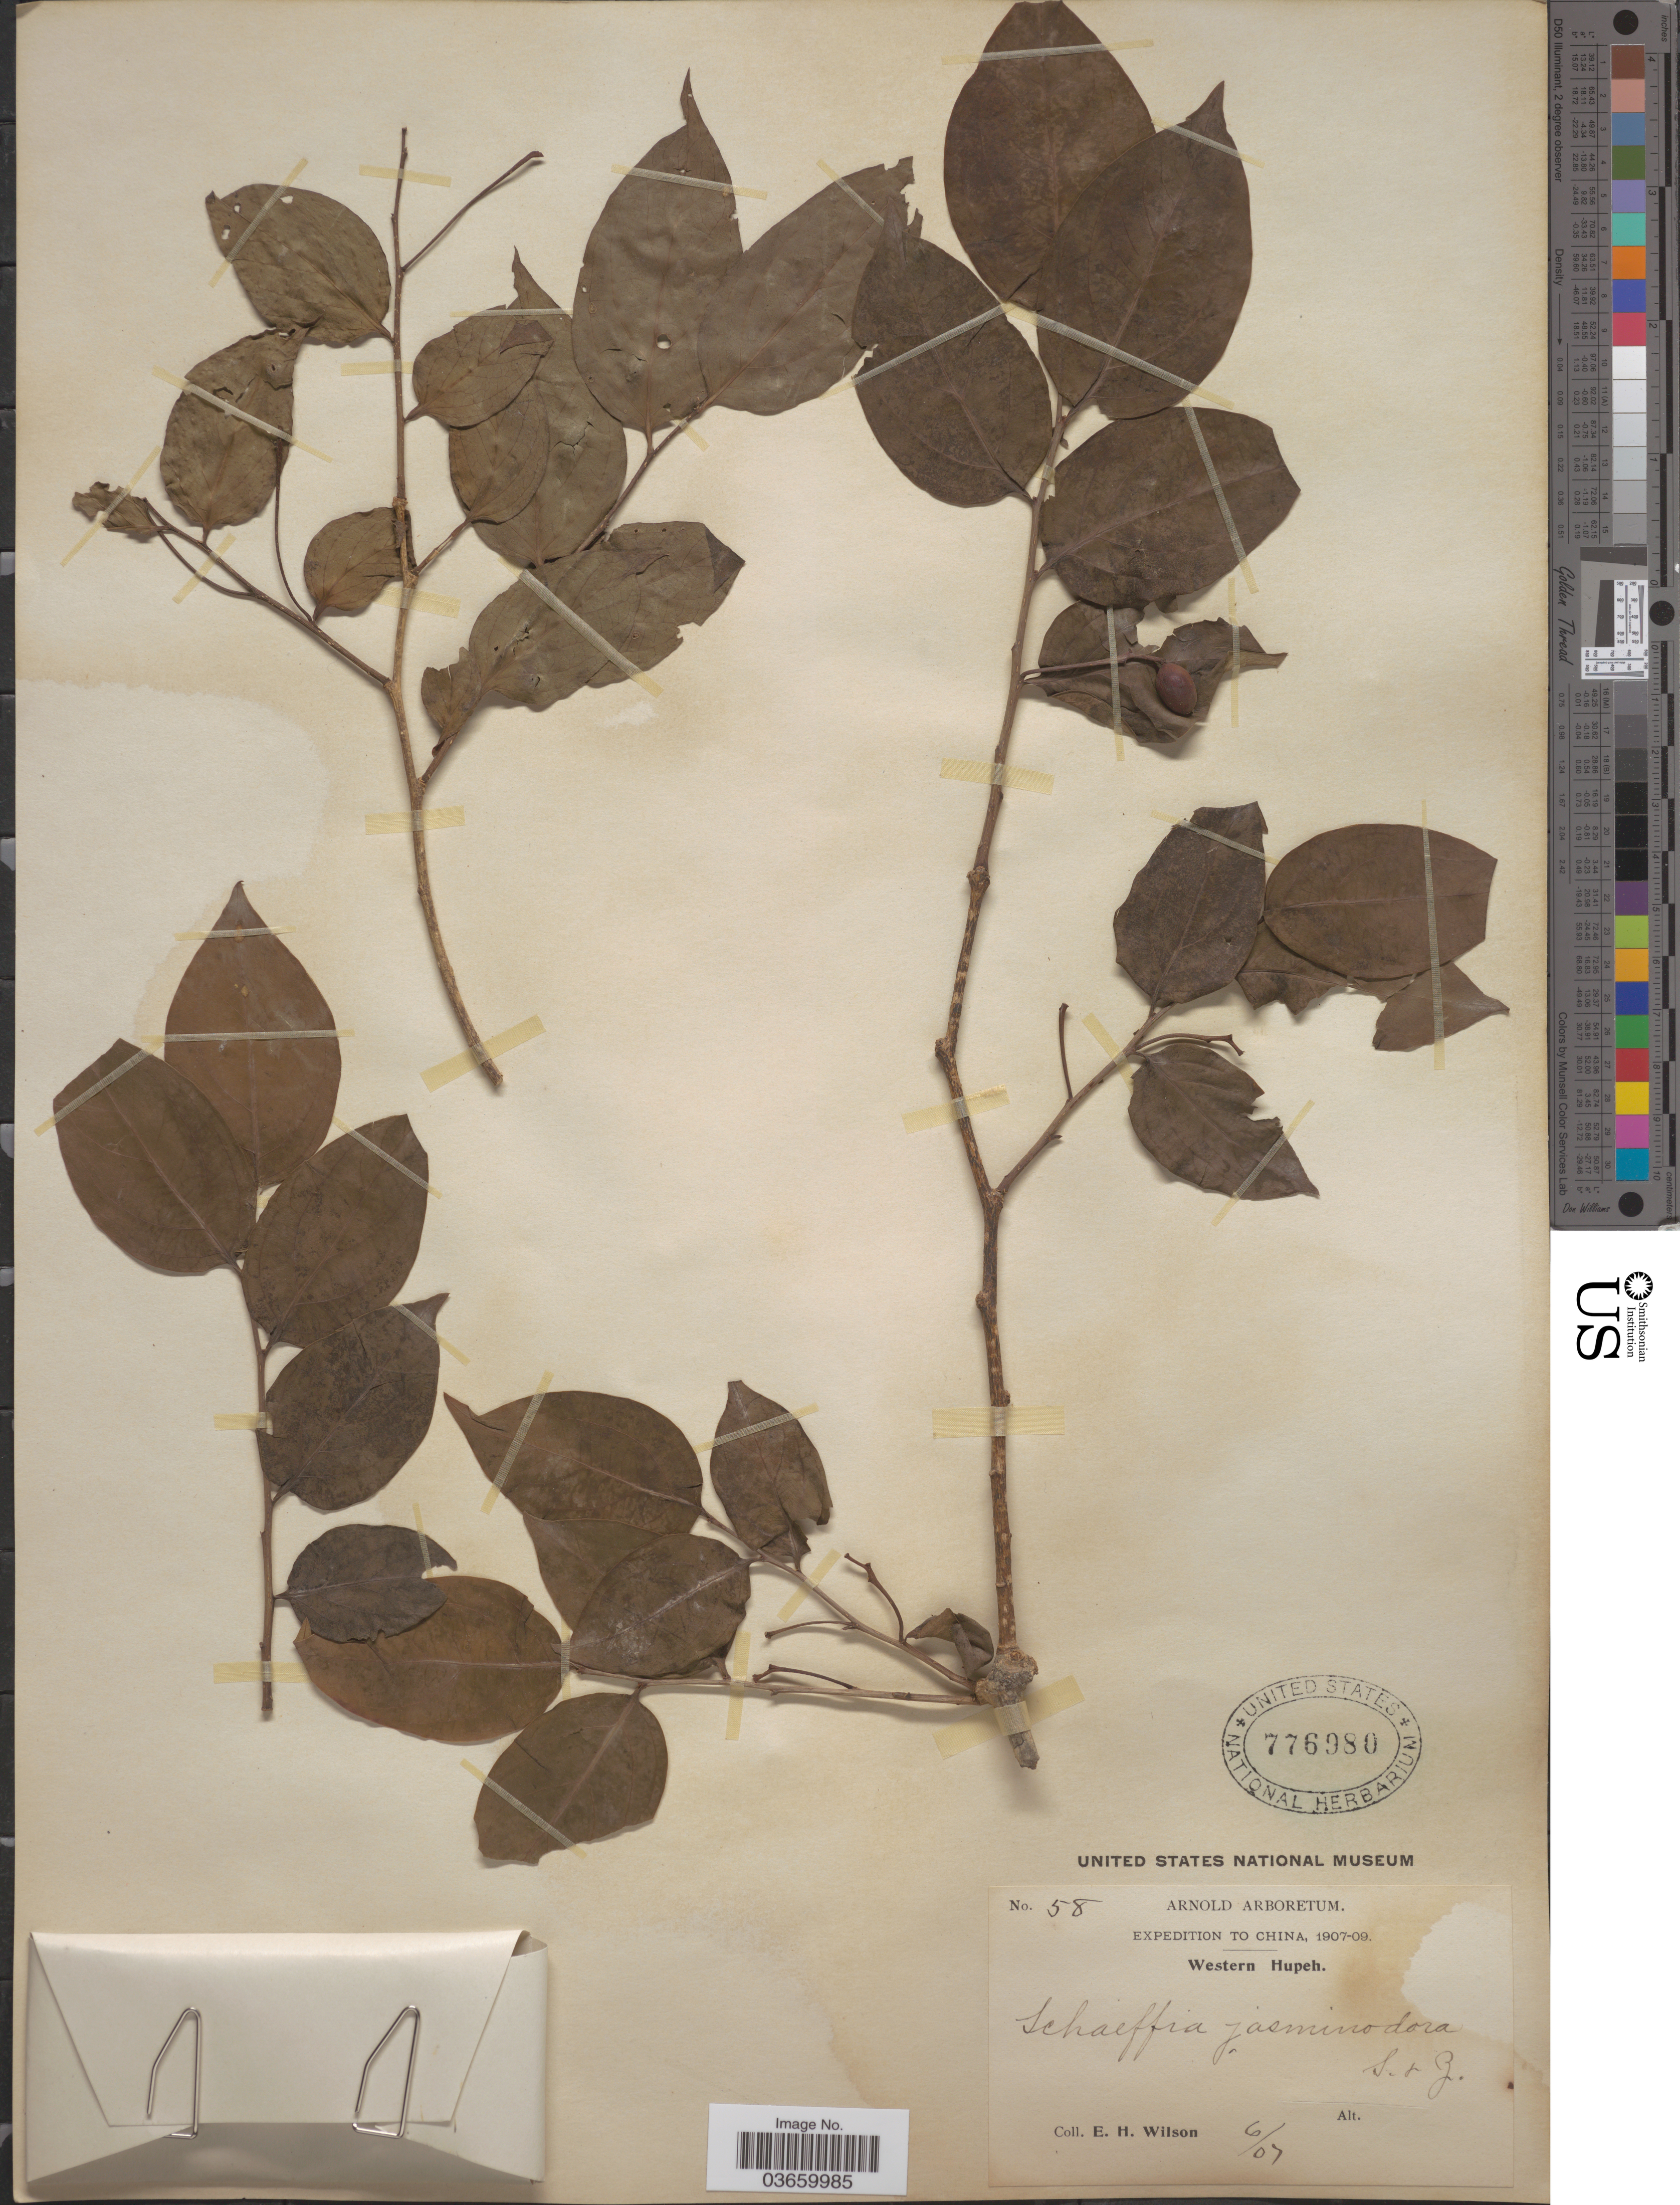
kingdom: Plantae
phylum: Tracheophyta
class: Magnoliopsida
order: Santalales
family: Schoepfiaceae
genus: Schoepfia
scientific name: Schoepfia jasminodora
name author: Zucc. & Siebold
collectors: E. Wilson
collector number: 58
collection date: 1907-06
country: China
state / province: Hubei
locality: Western Hupeh.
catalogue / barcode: US 776980